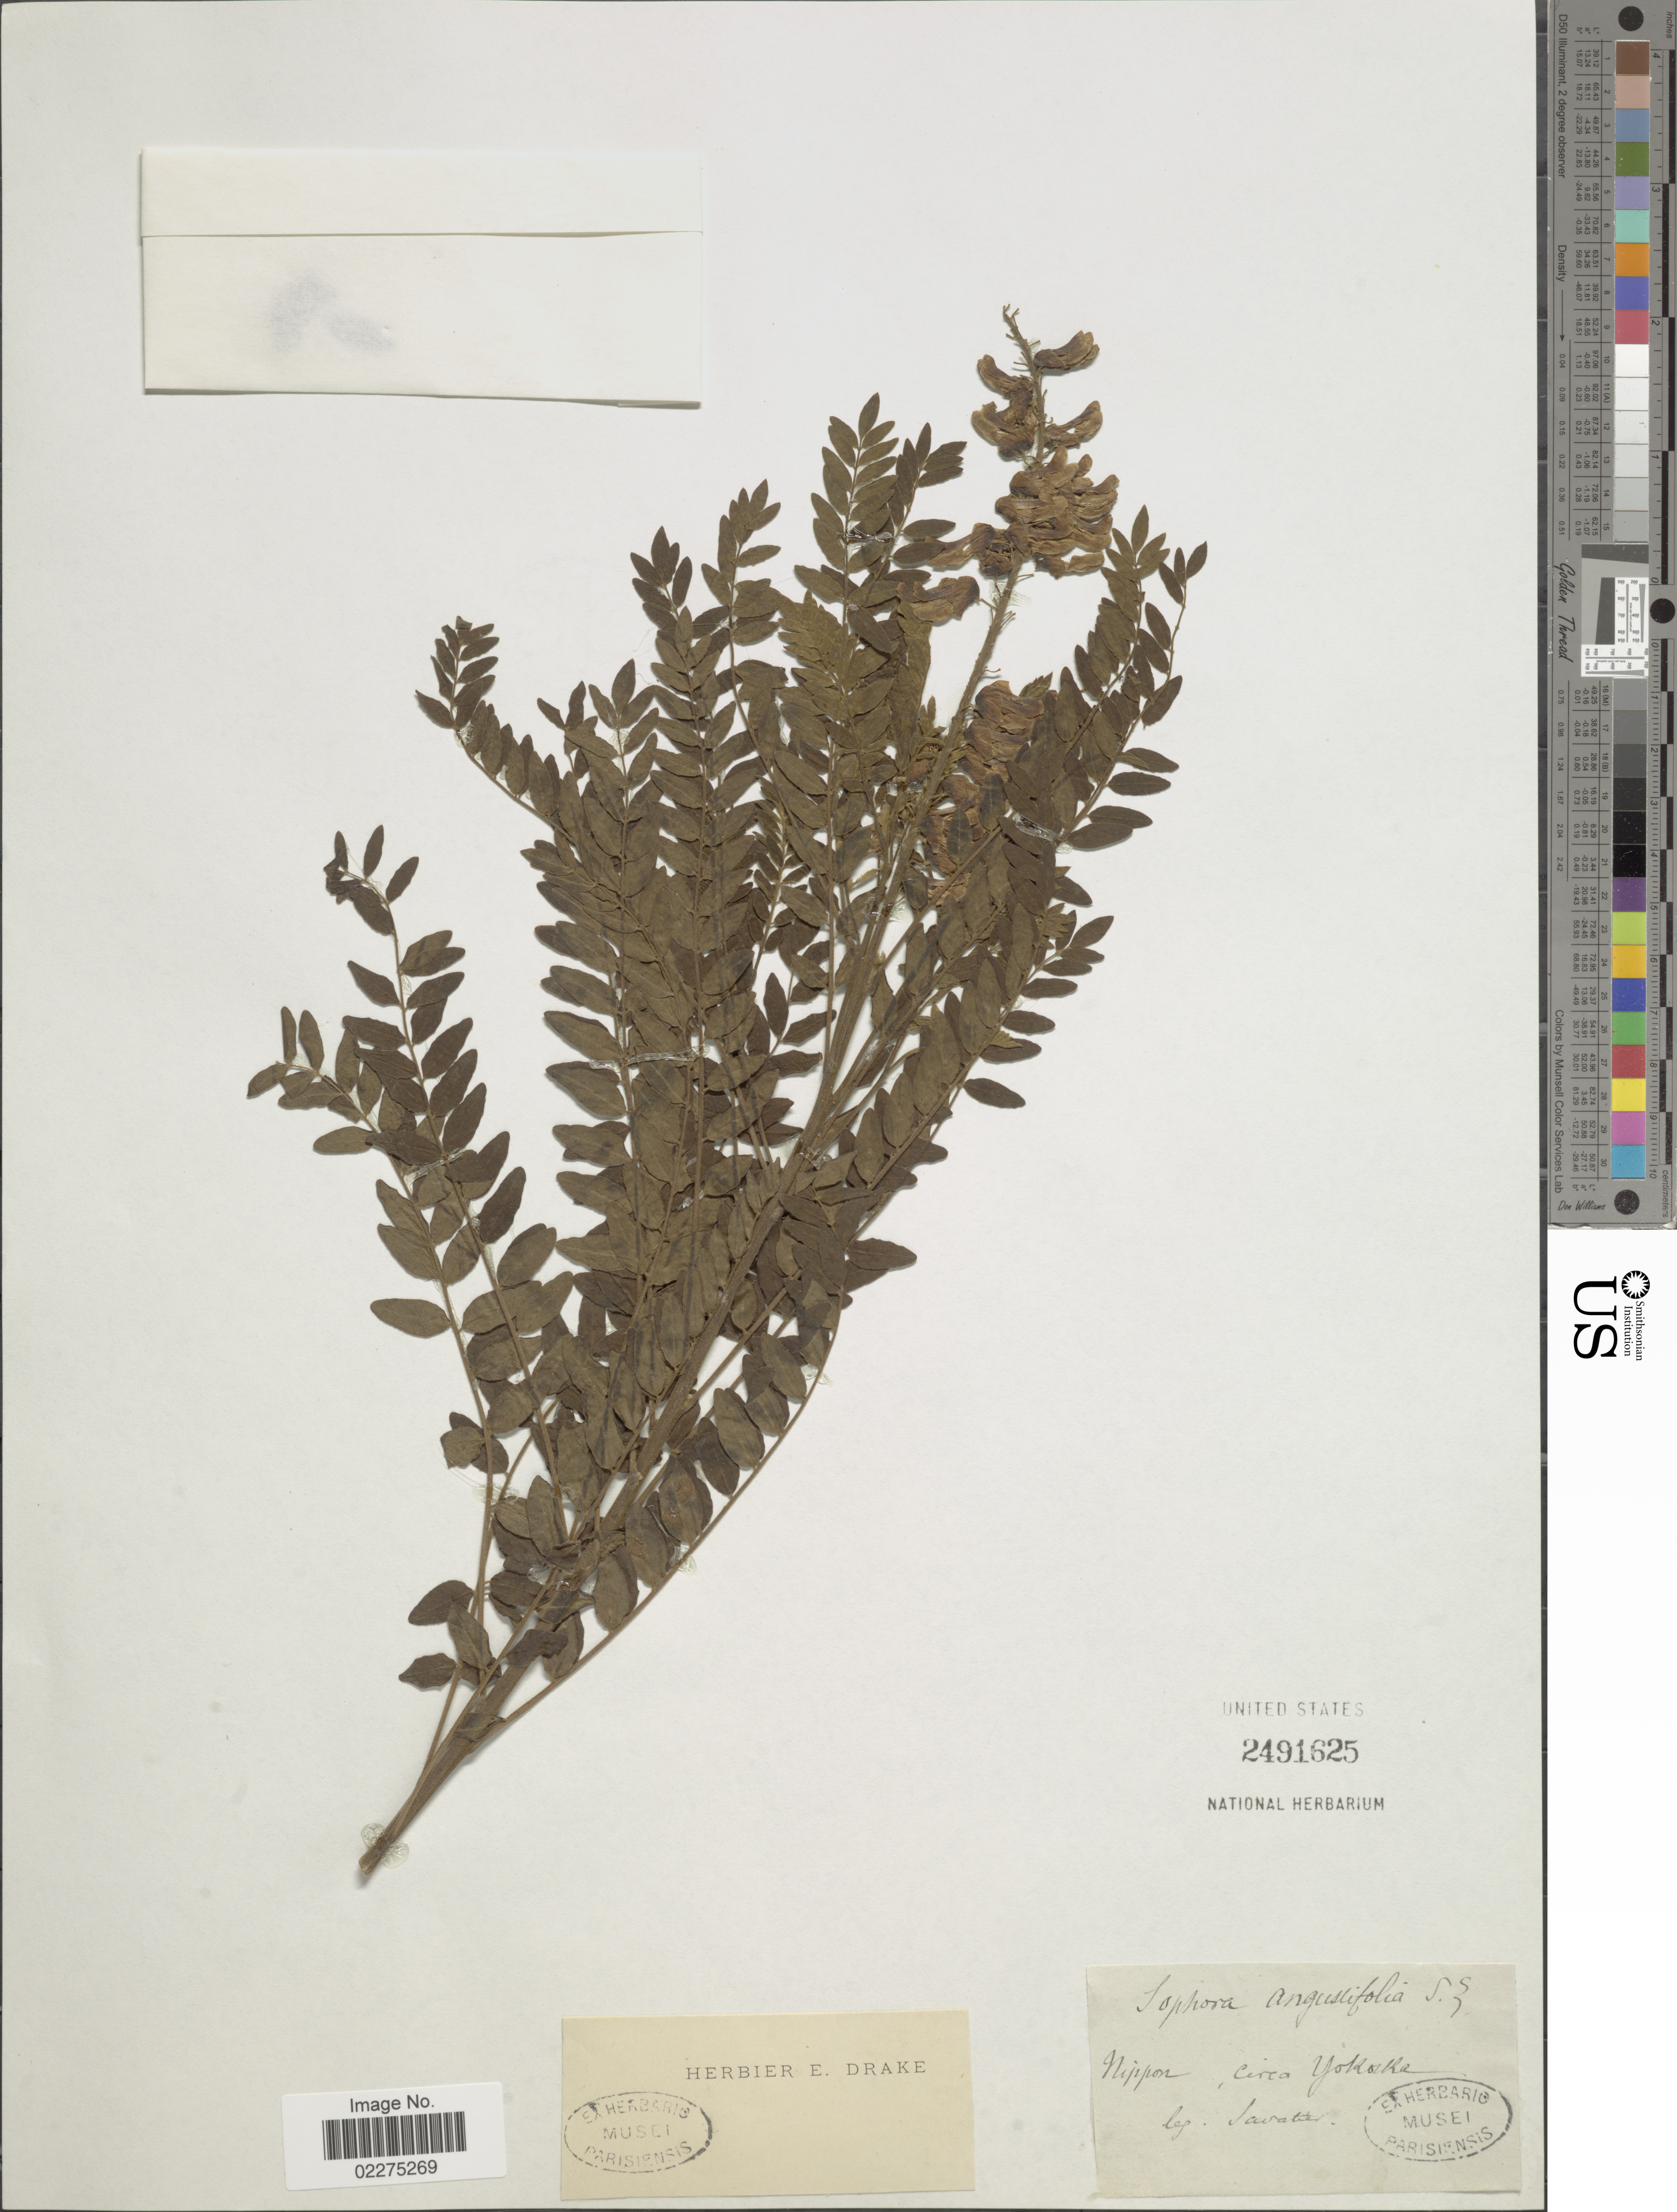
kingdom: Plantae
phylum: Tracheophyta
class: Magnoliopsida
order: Fabales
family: Fabaceae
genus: Sophora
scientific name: Sophora angustifolia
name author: Siebold & Zucc.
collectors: Savatier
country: Japan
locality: Nippon, circa Yokoska.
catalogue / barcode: US 2491625